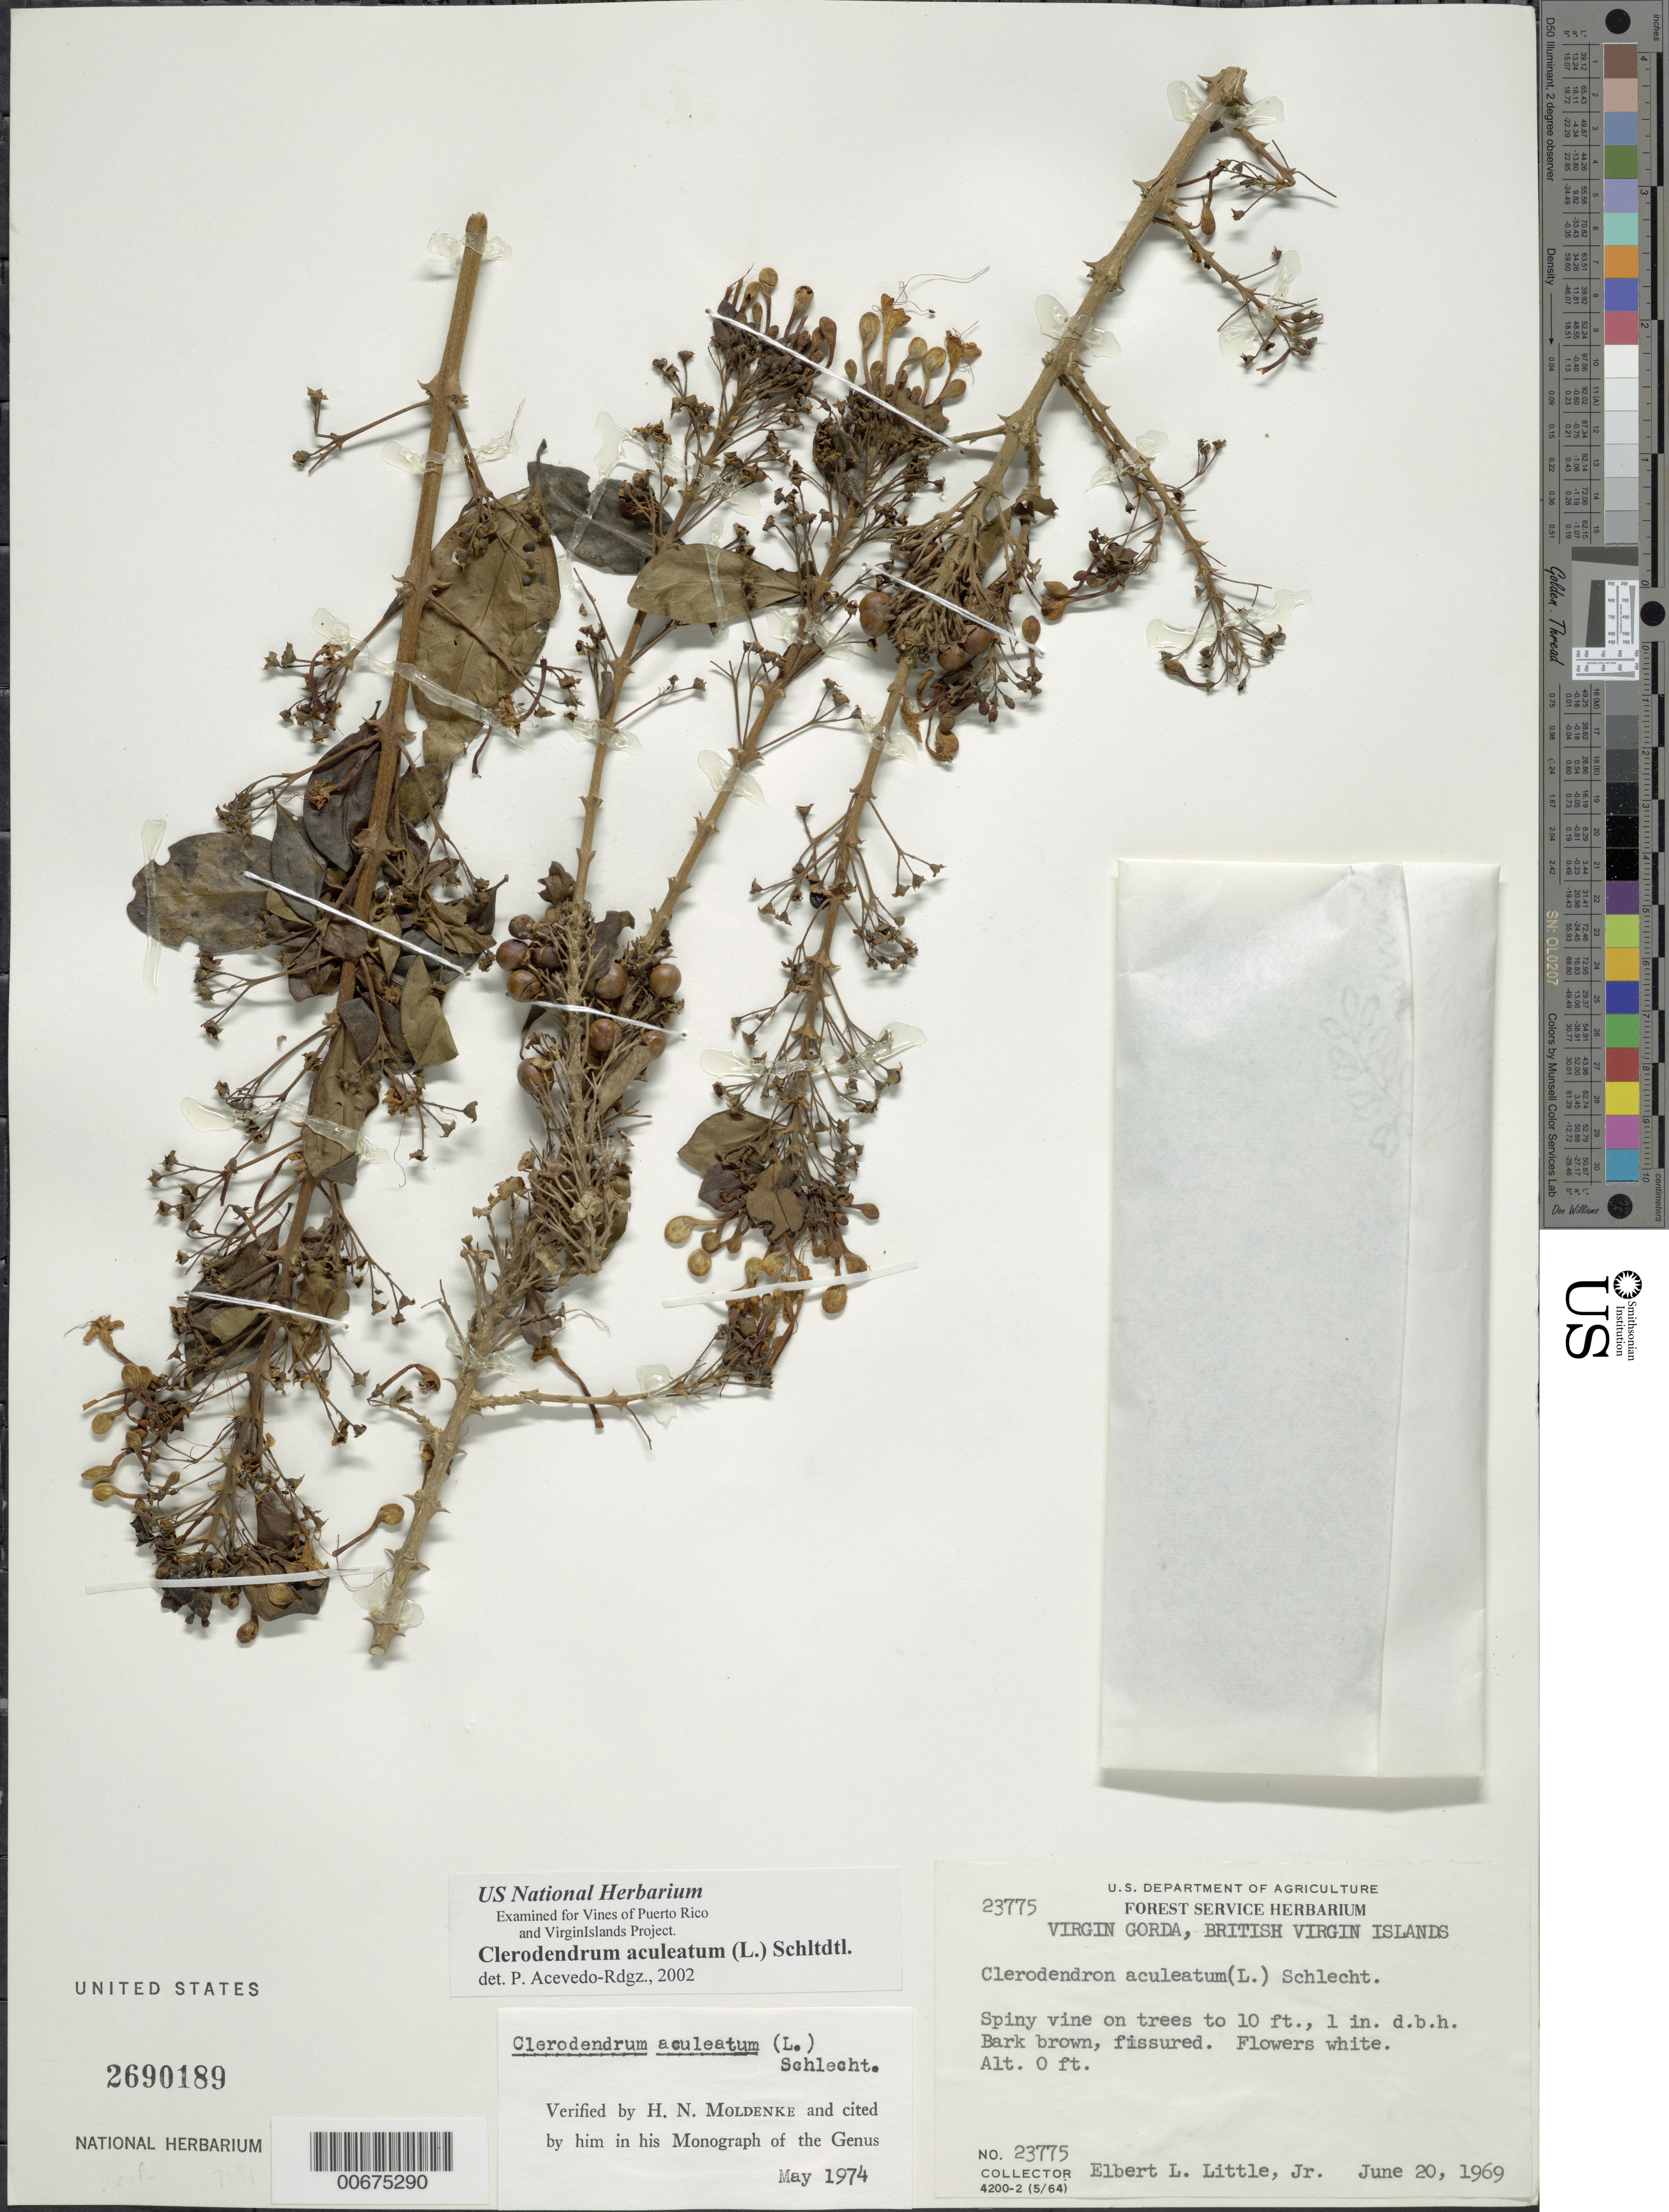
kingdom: Plantae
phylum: Tracheophyta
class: Magnoliopsida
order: Lamiales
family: Lamiaceae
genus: Clerodendrum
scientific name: Clerodendrum aculeatum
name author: (L.) Schltdl.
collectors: E. L. Little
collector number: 23775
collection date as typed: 20 Jun 1969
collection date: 1969-06-20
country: British Virgin Islands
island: Virgin Gorda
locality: Virgin Gorda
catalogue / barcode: US 2690189